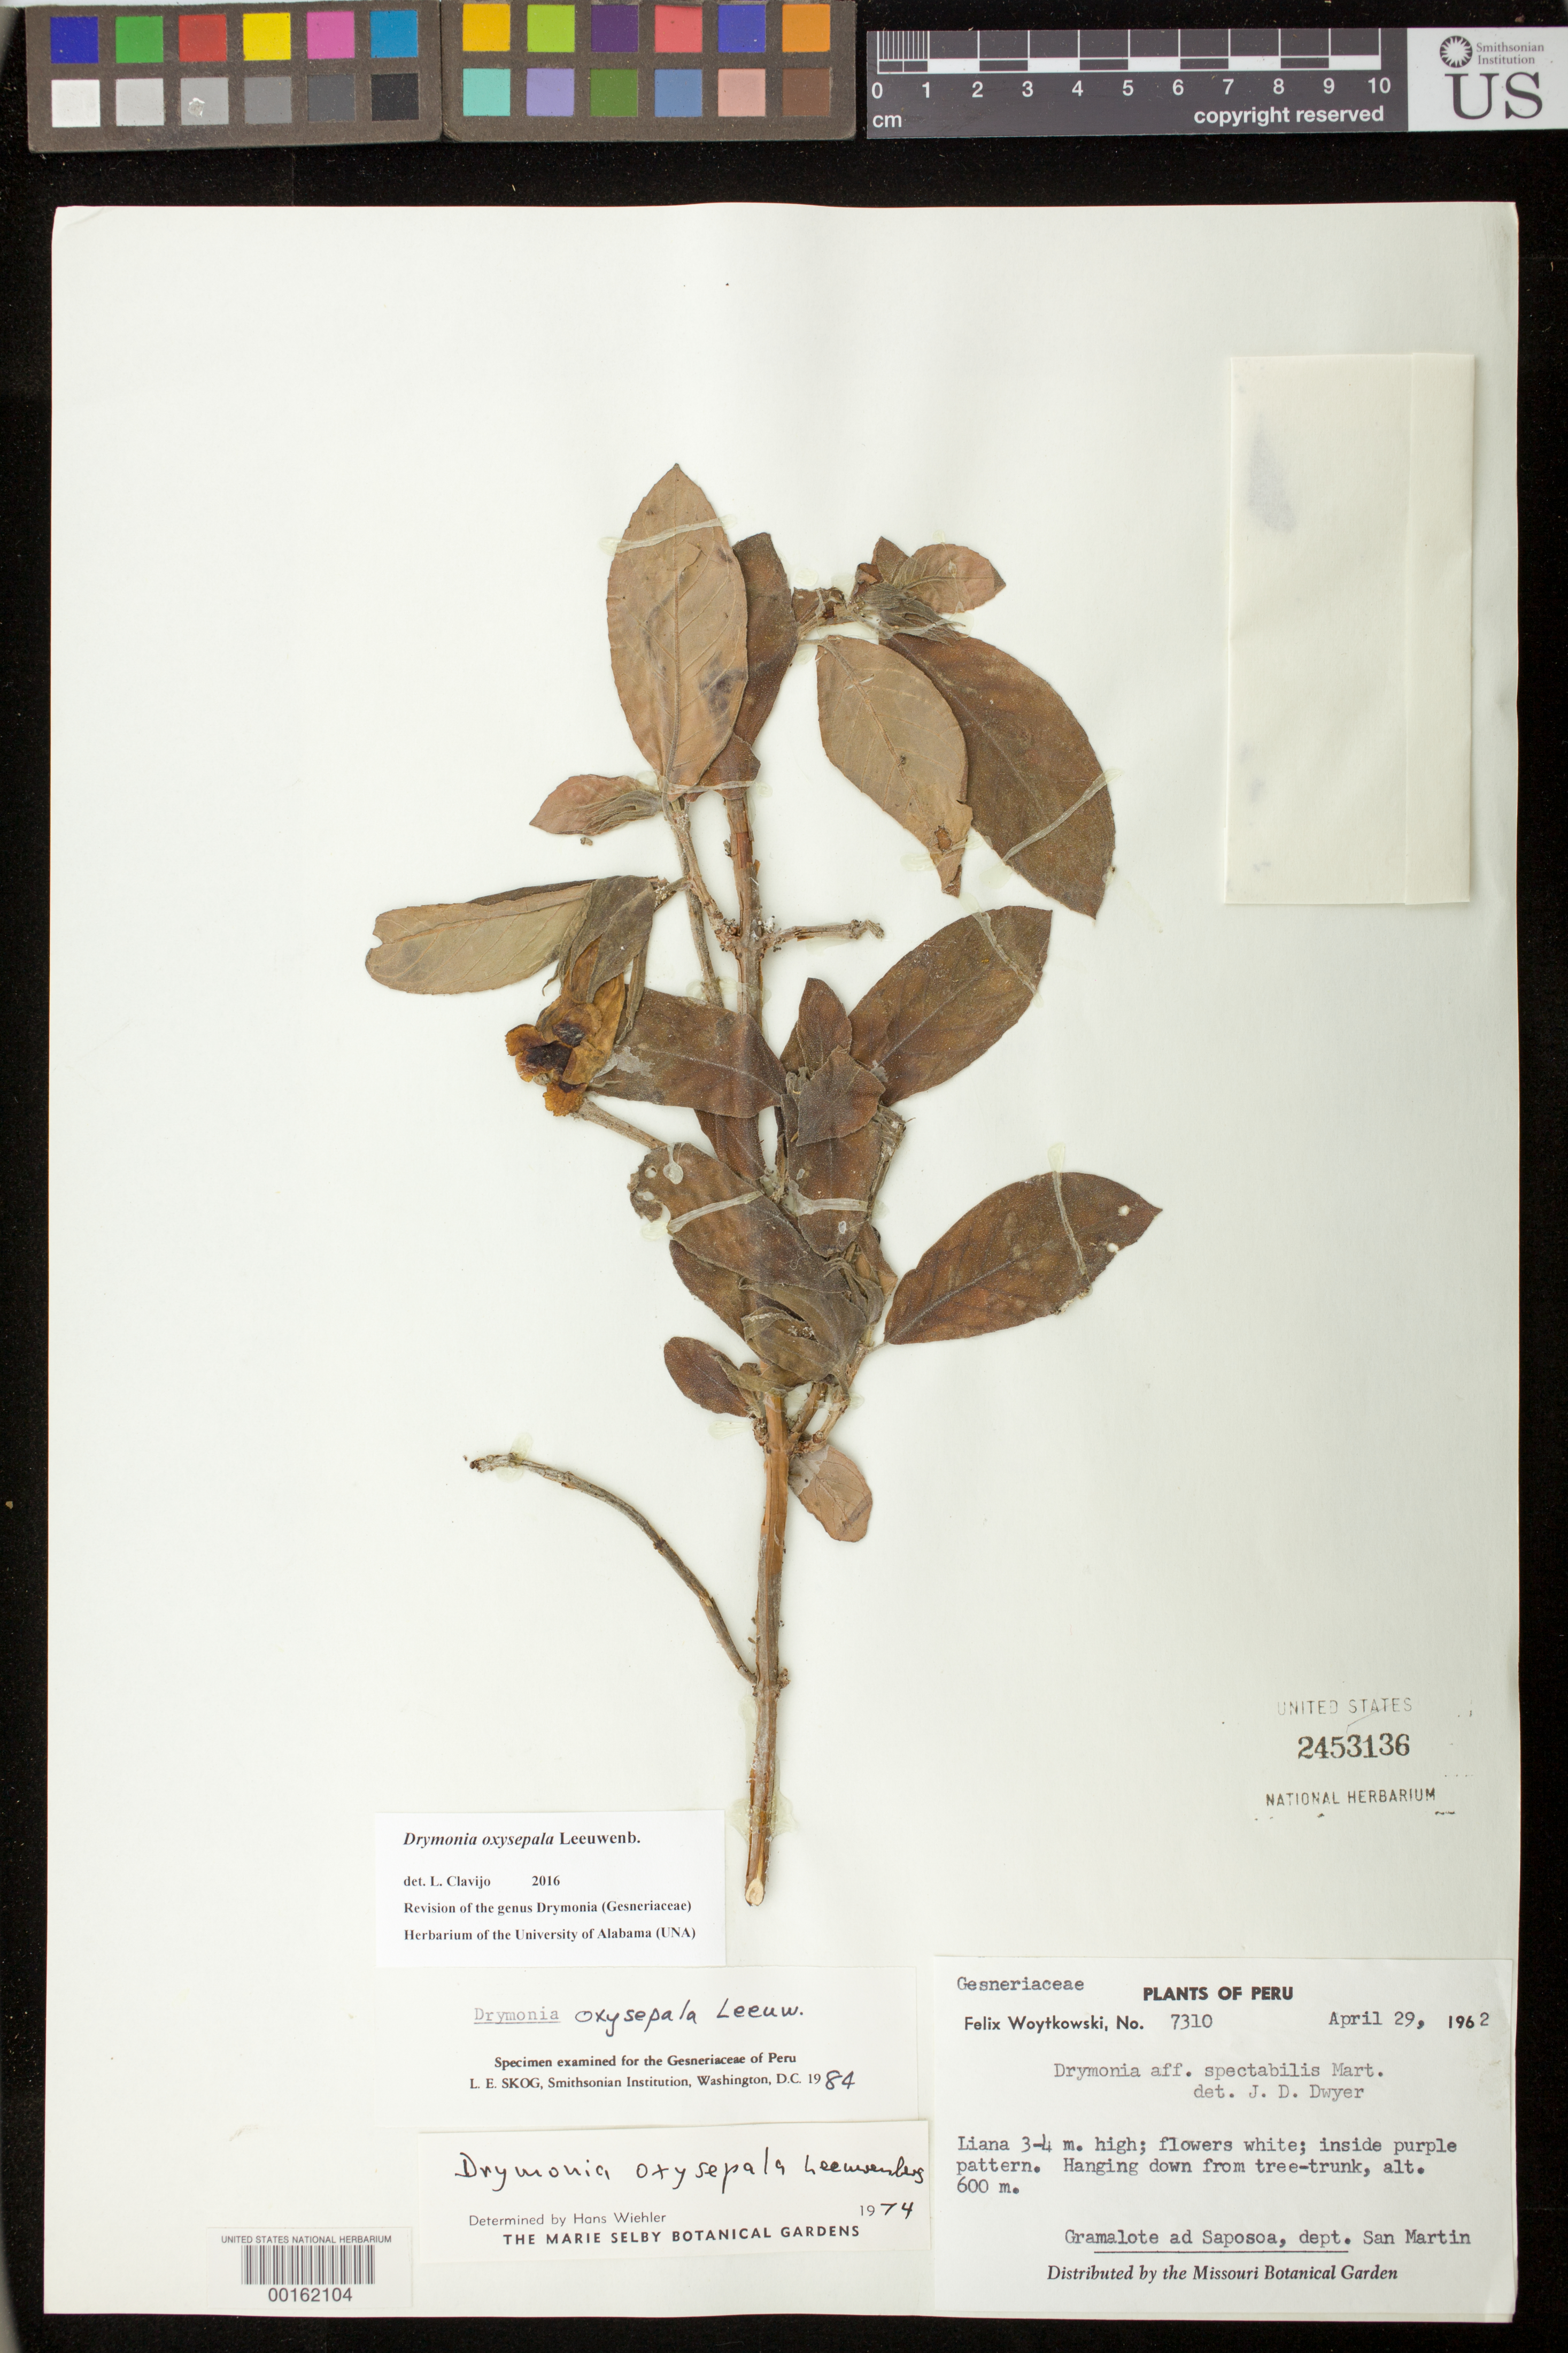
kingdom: Plantae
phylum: Tracheophyta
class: Magnoliopsida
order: Lamiales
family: Gesneriaceae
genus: Drymonia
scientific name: Drymonia oxysepala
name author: Leeuwenb.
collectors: F. Woytkowski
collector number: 7310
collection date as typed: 29 Apr 1962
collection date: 1962-04-29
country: Peru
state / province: San Martín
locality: Gramalote ad Saposoa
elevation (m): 600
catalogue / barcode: US 2453136